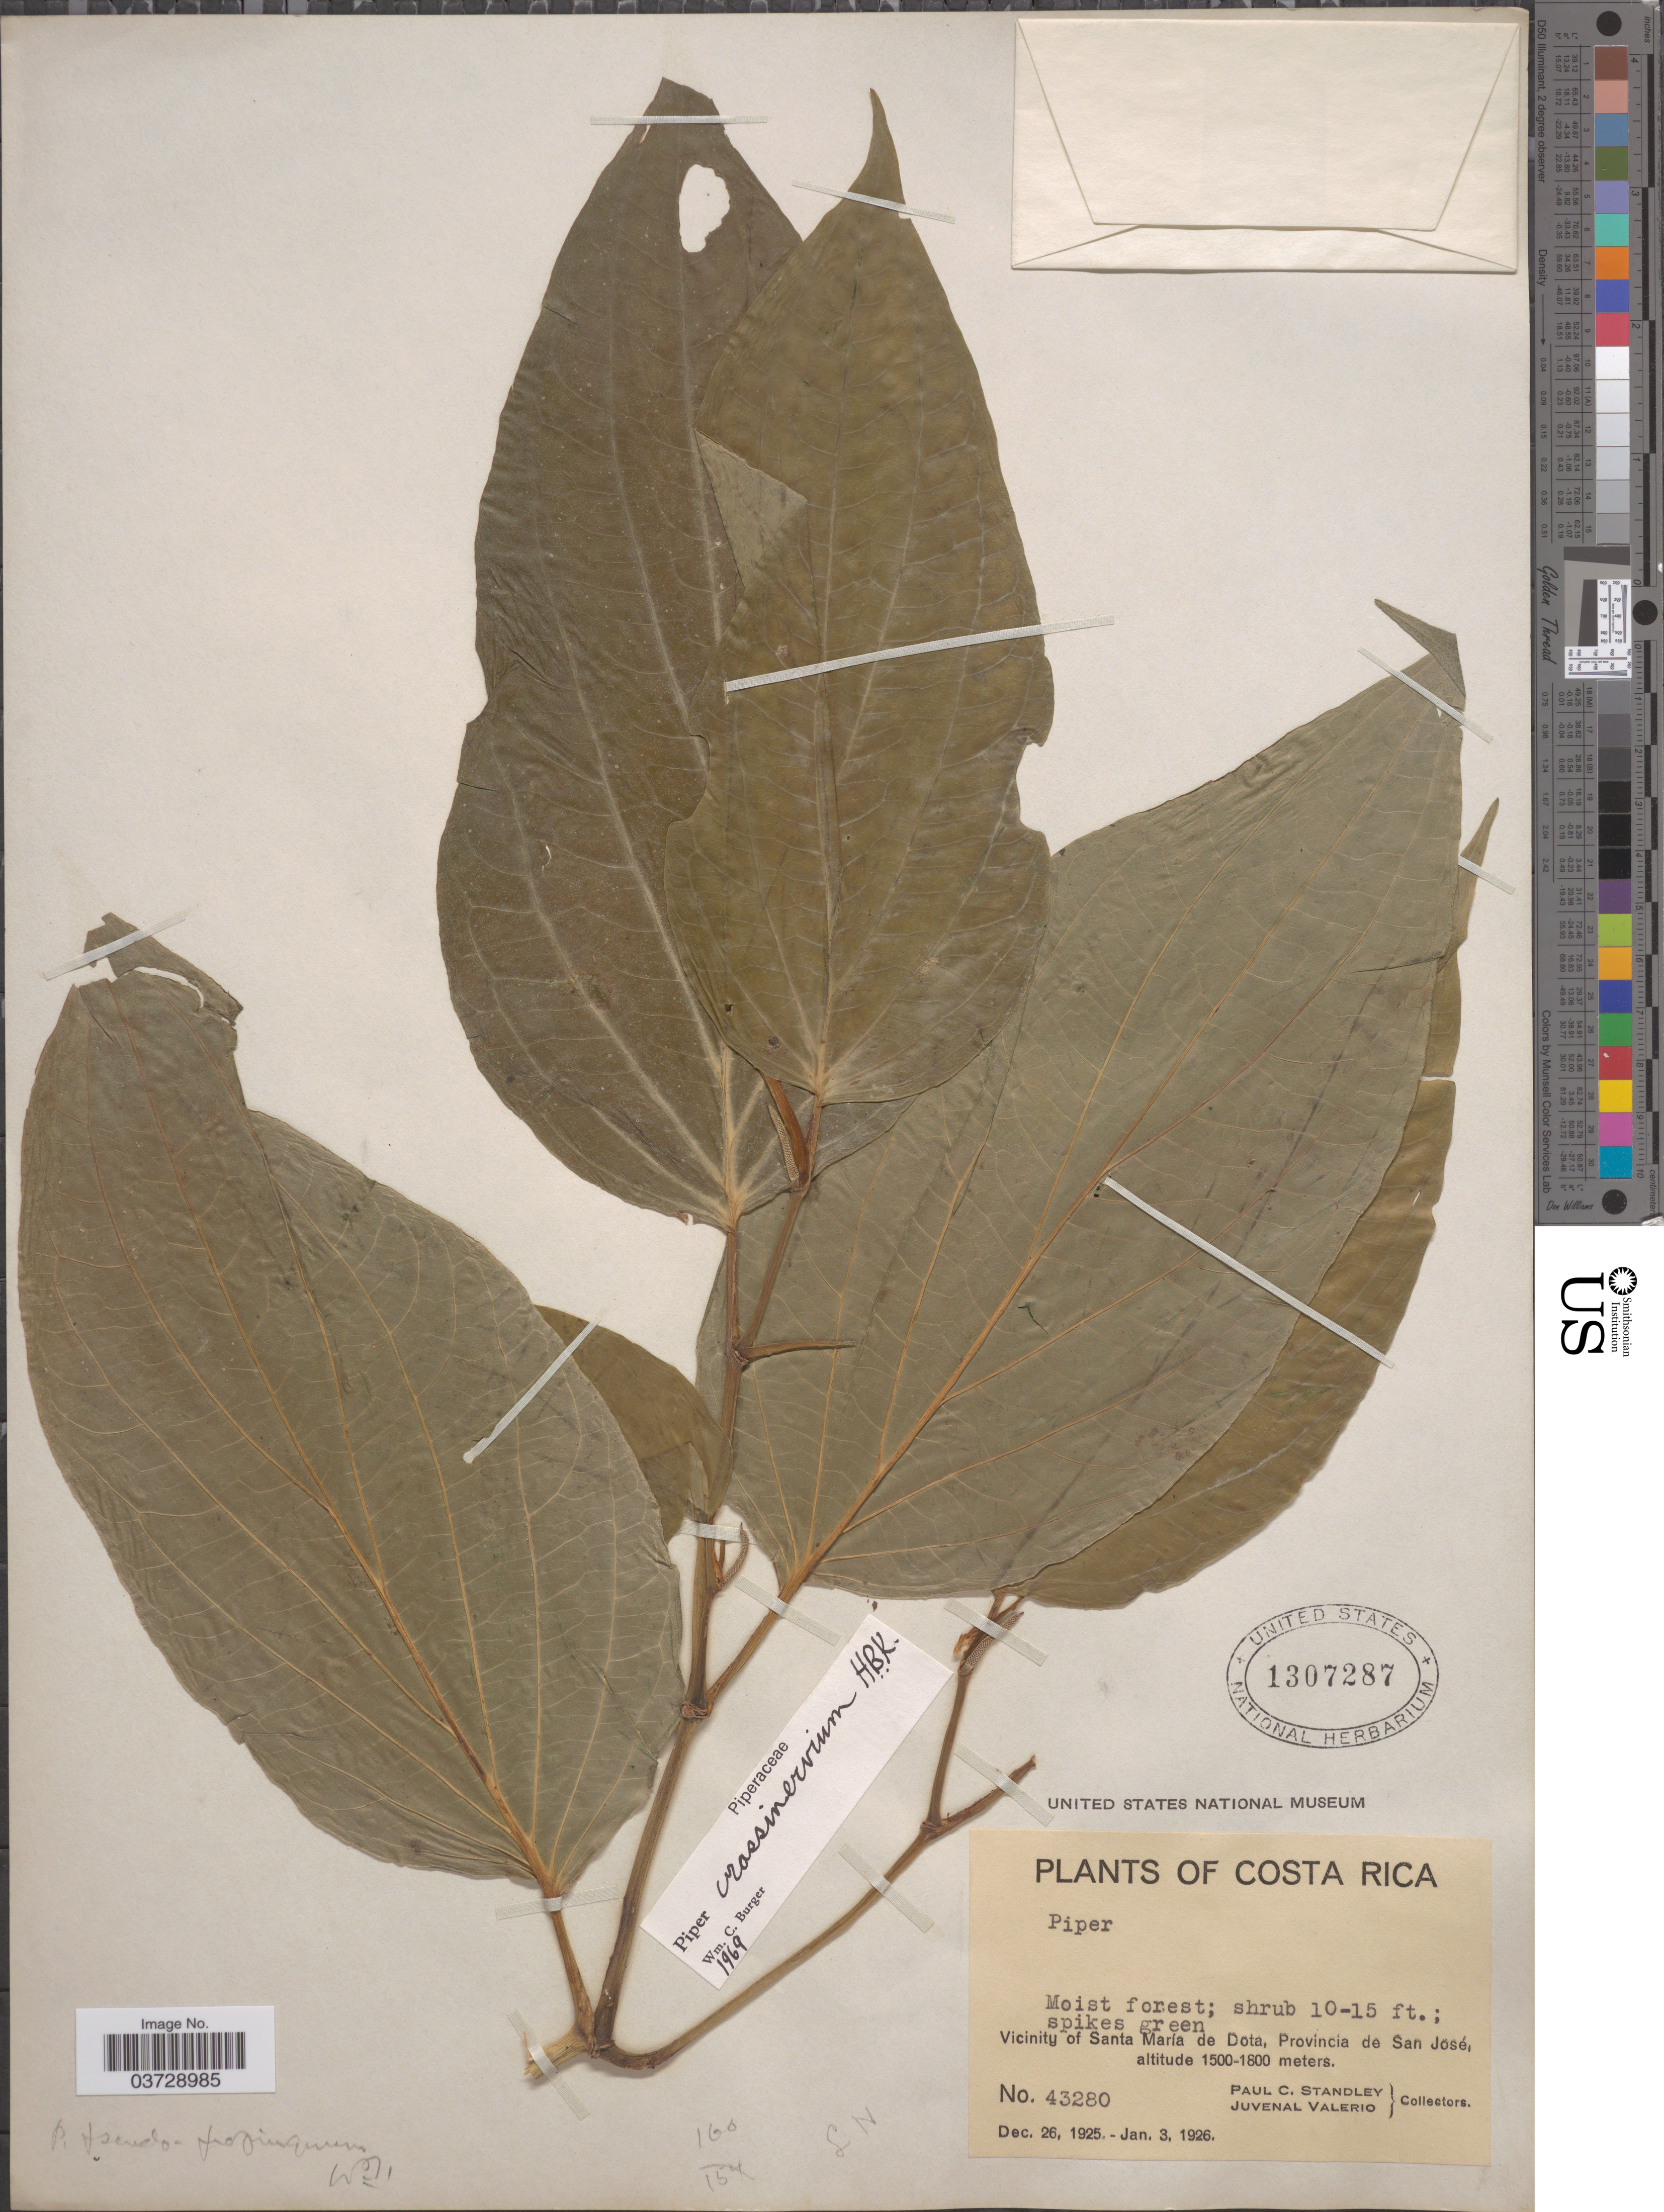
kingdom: Plantae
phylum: Tracheophyta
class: Magnoliopsida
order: Piperales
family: Piperaceae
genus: Piper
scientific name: Piper crassinervium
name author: Kunth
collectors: P. C. Standley & J. Valerio R.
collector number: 43280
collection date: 1925-12-26/1926-01-03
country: Costa Rica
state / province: San José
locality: Vicinity of Santa María de Dota.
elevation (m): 1500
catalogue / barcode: US 1307287